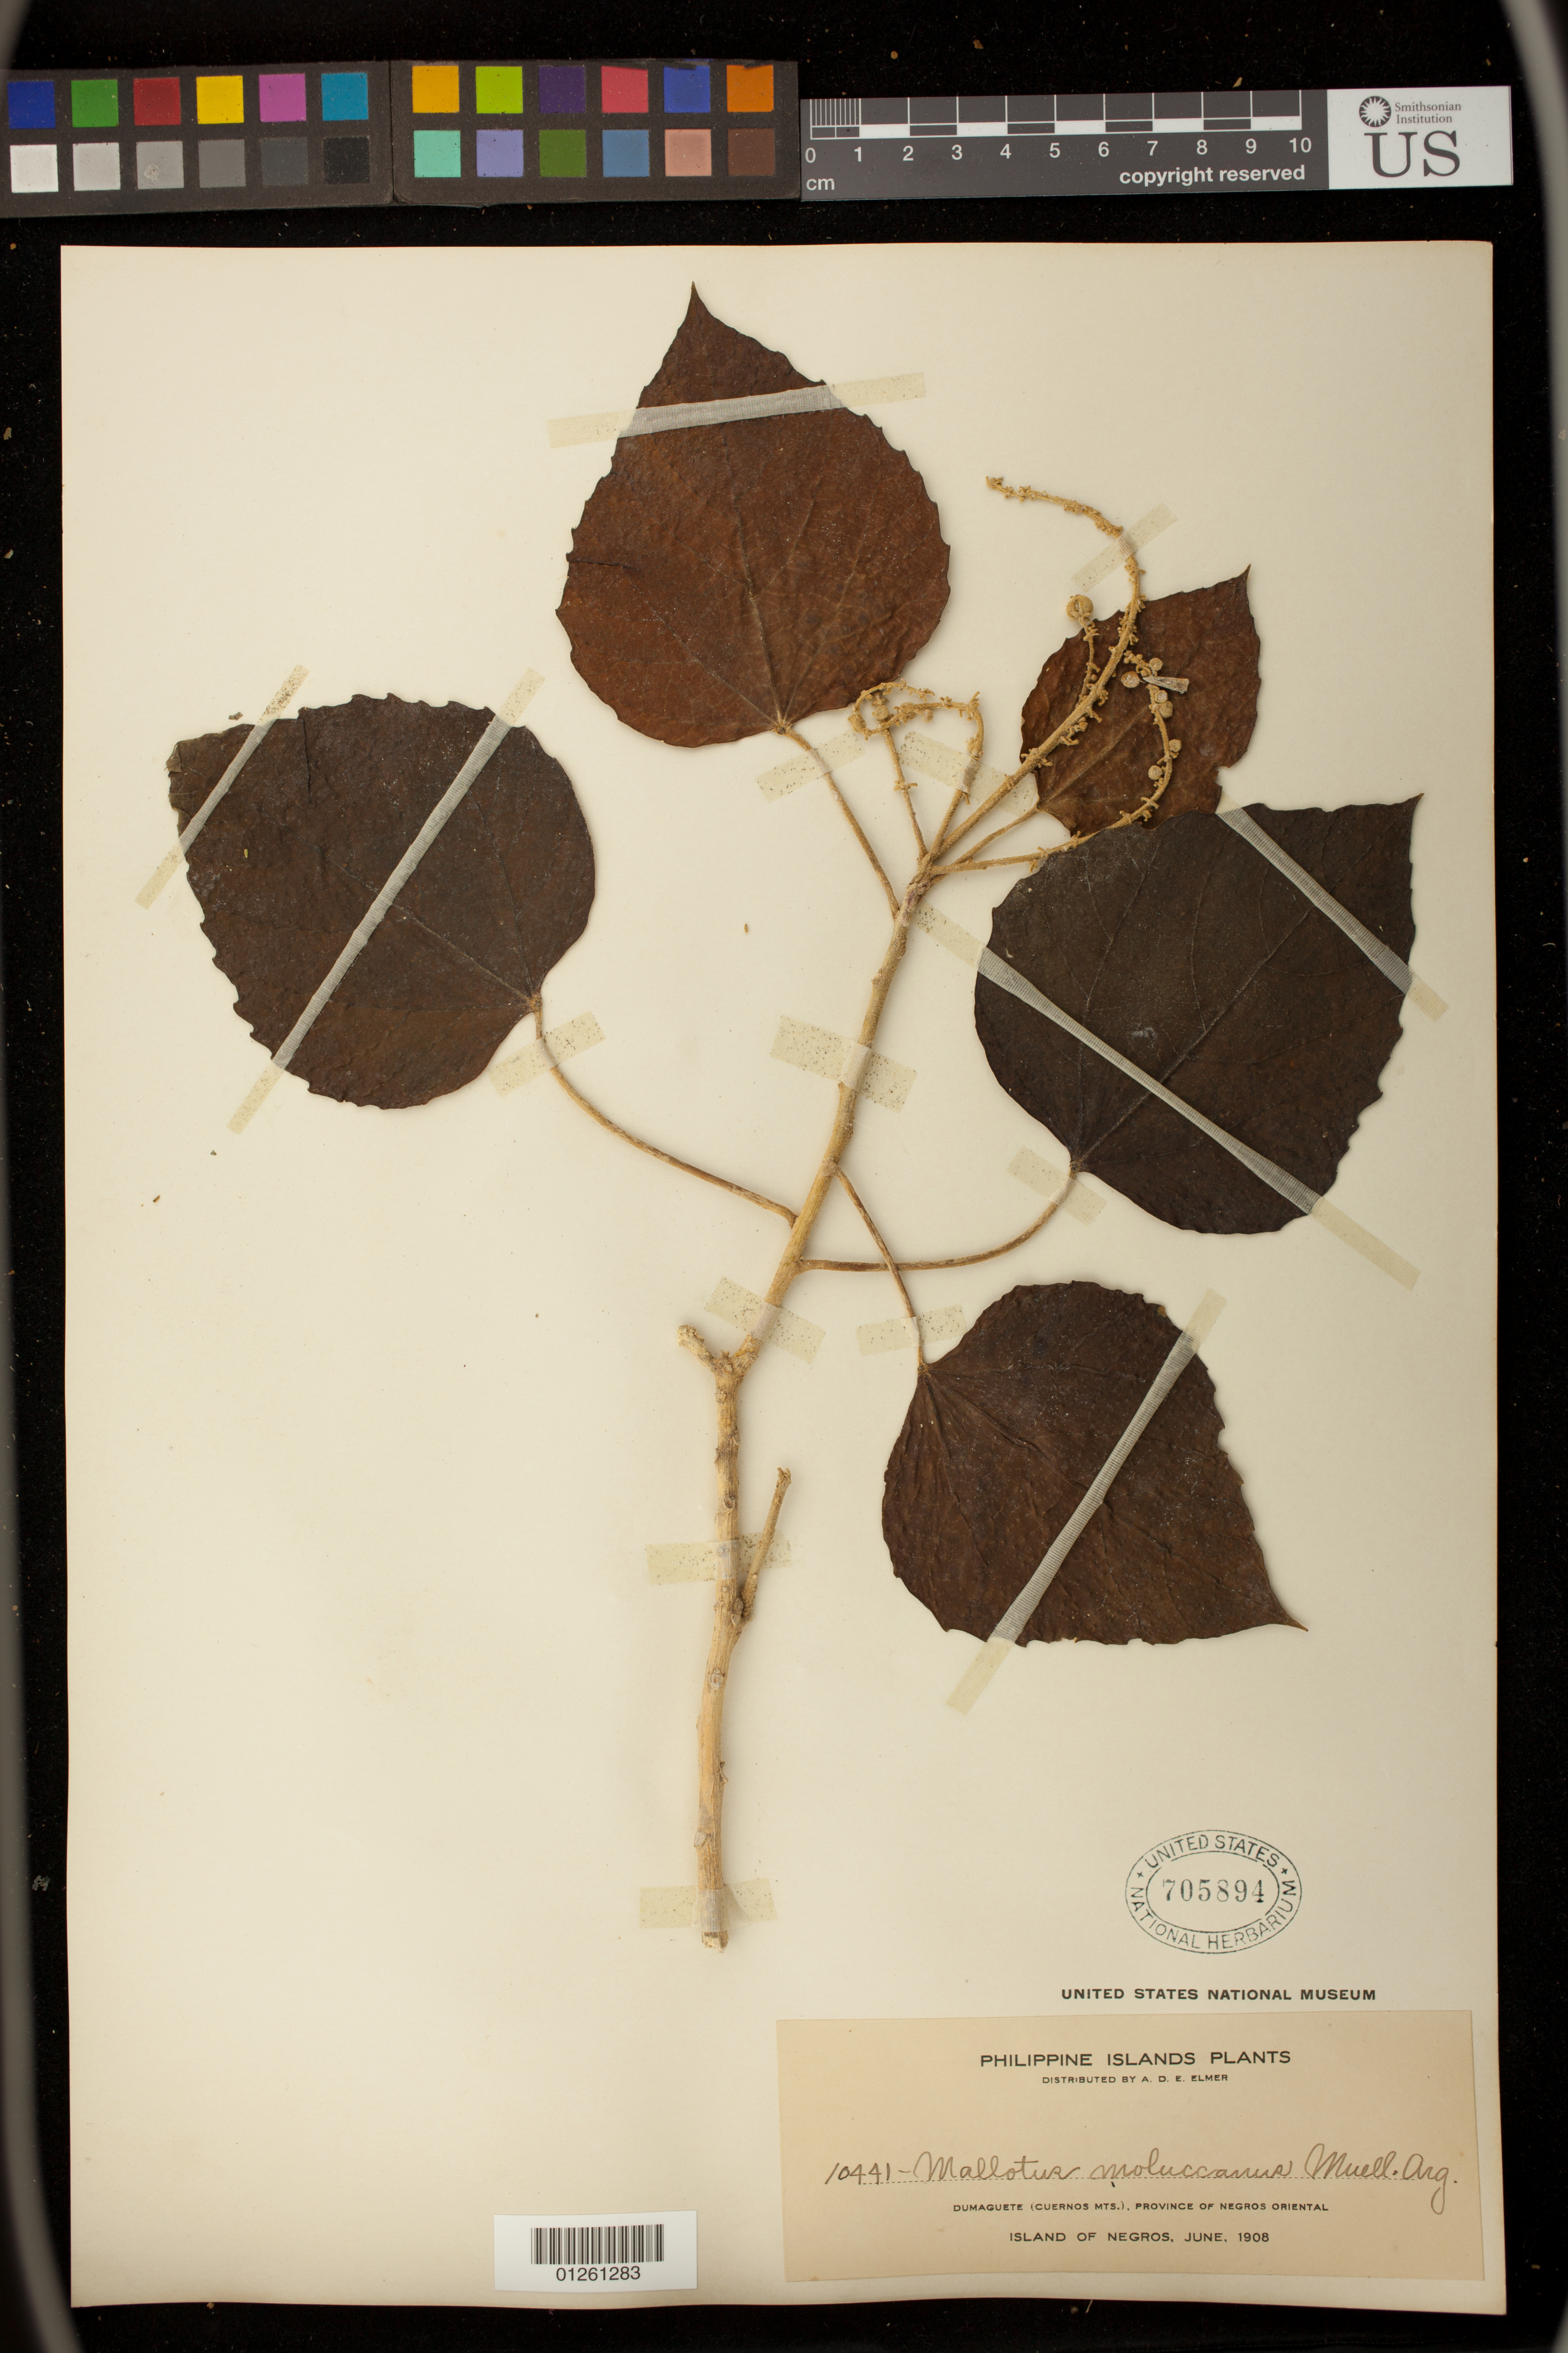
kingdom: Plantae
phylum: Tracheophyta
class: Magnoliopsida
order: Malpighiales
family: Euphorbiaceae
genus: Melanolepis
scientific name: Melanolepis multiglandulosa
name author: (Reinw. ex Blume) Rchb. f. & Zoll.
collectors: A. D. E. Elmer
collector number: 10441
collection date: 1908-06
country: Philippines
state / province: Central Visayas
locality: Dumaguete (Cuernos Mts.), Province of Negros Oriental, Island of Negros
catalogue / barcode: US 705894